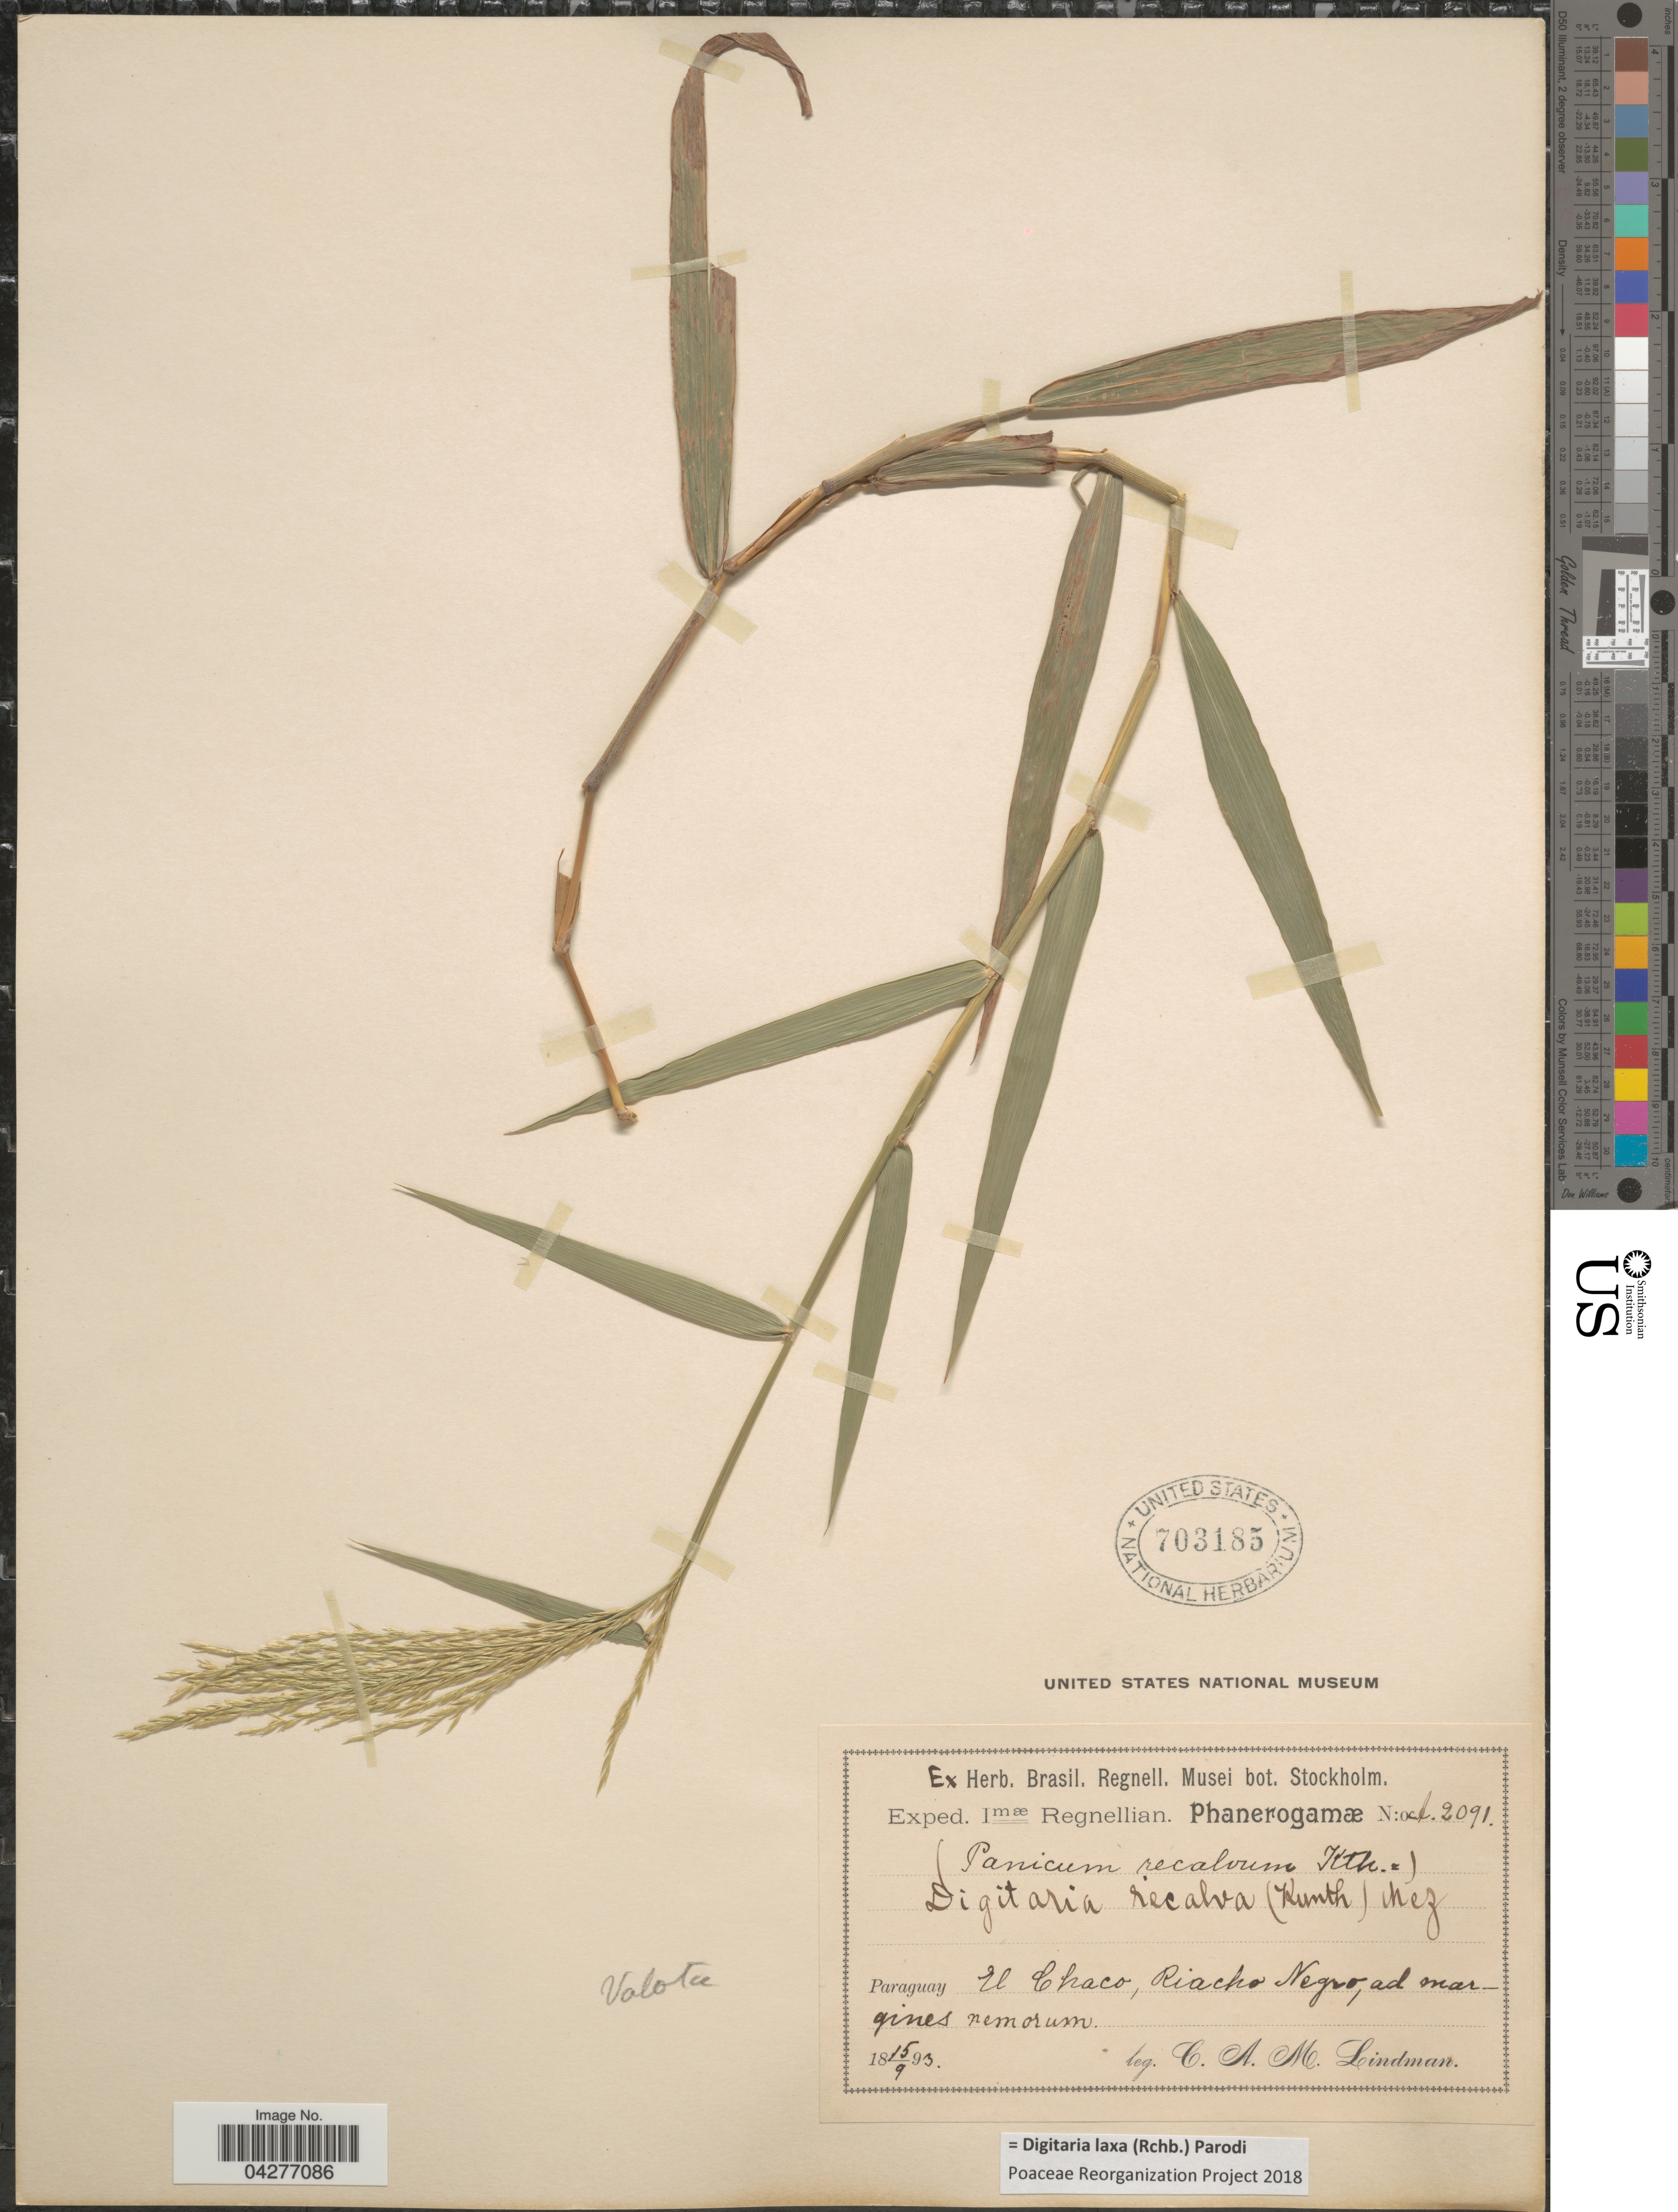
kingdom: Plantae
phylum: Tracheophyta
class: Liliopsida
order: Poales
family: Poaceae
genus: Digitaria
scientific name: Digitaria laxa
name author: (Rchb. ex A. Spreng.) Parodi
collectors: C. A. M. Lindman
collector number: A2091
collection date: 1893-09-15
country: Paraguay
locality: Exped. Imæ Regnellian. Phanerogamæ. El Chaco, Riacho Negro, ad margines nemorum.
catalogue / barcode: US 703185